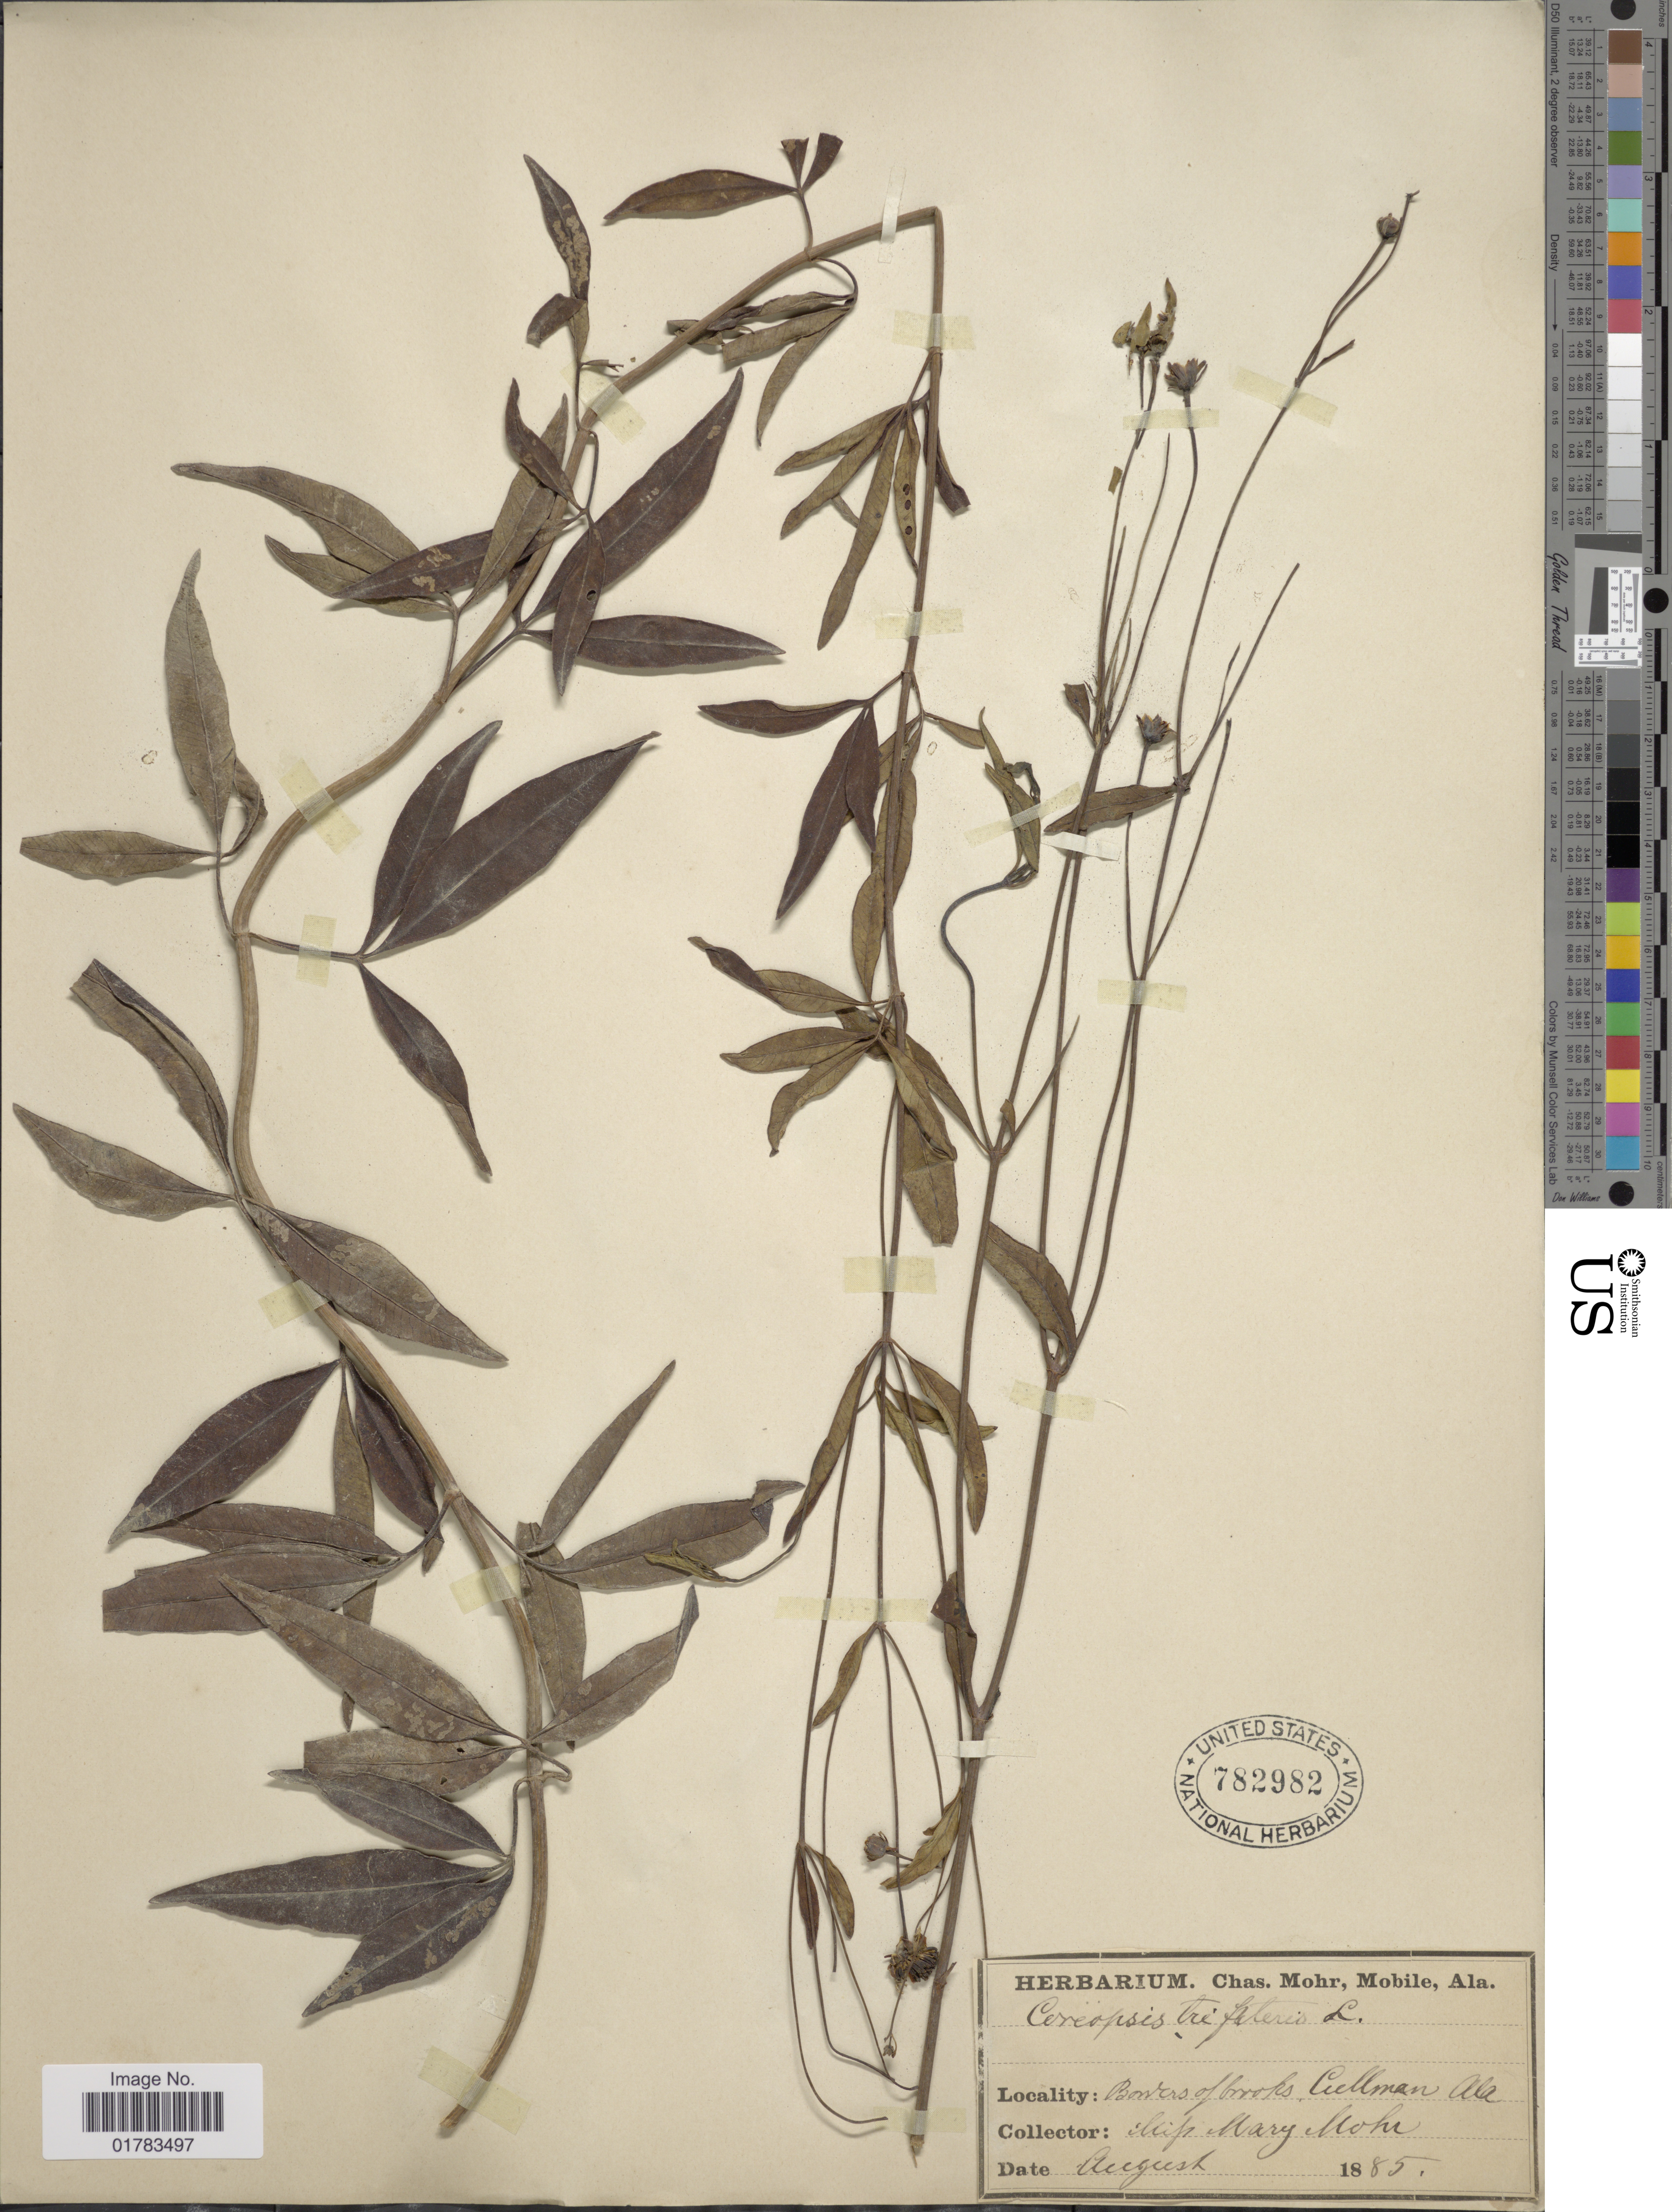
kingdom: Plantae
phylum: Tracheophyta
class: Magnoliopsida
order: Asterales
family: Asteraceae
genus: Coreopsis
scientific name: Coreopsis tripteris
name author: L.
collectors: M. Mohr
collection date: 1885-08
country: United States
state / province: Alabama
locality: Bowers of Crooks, Cullman Ala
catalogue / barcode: US 782982